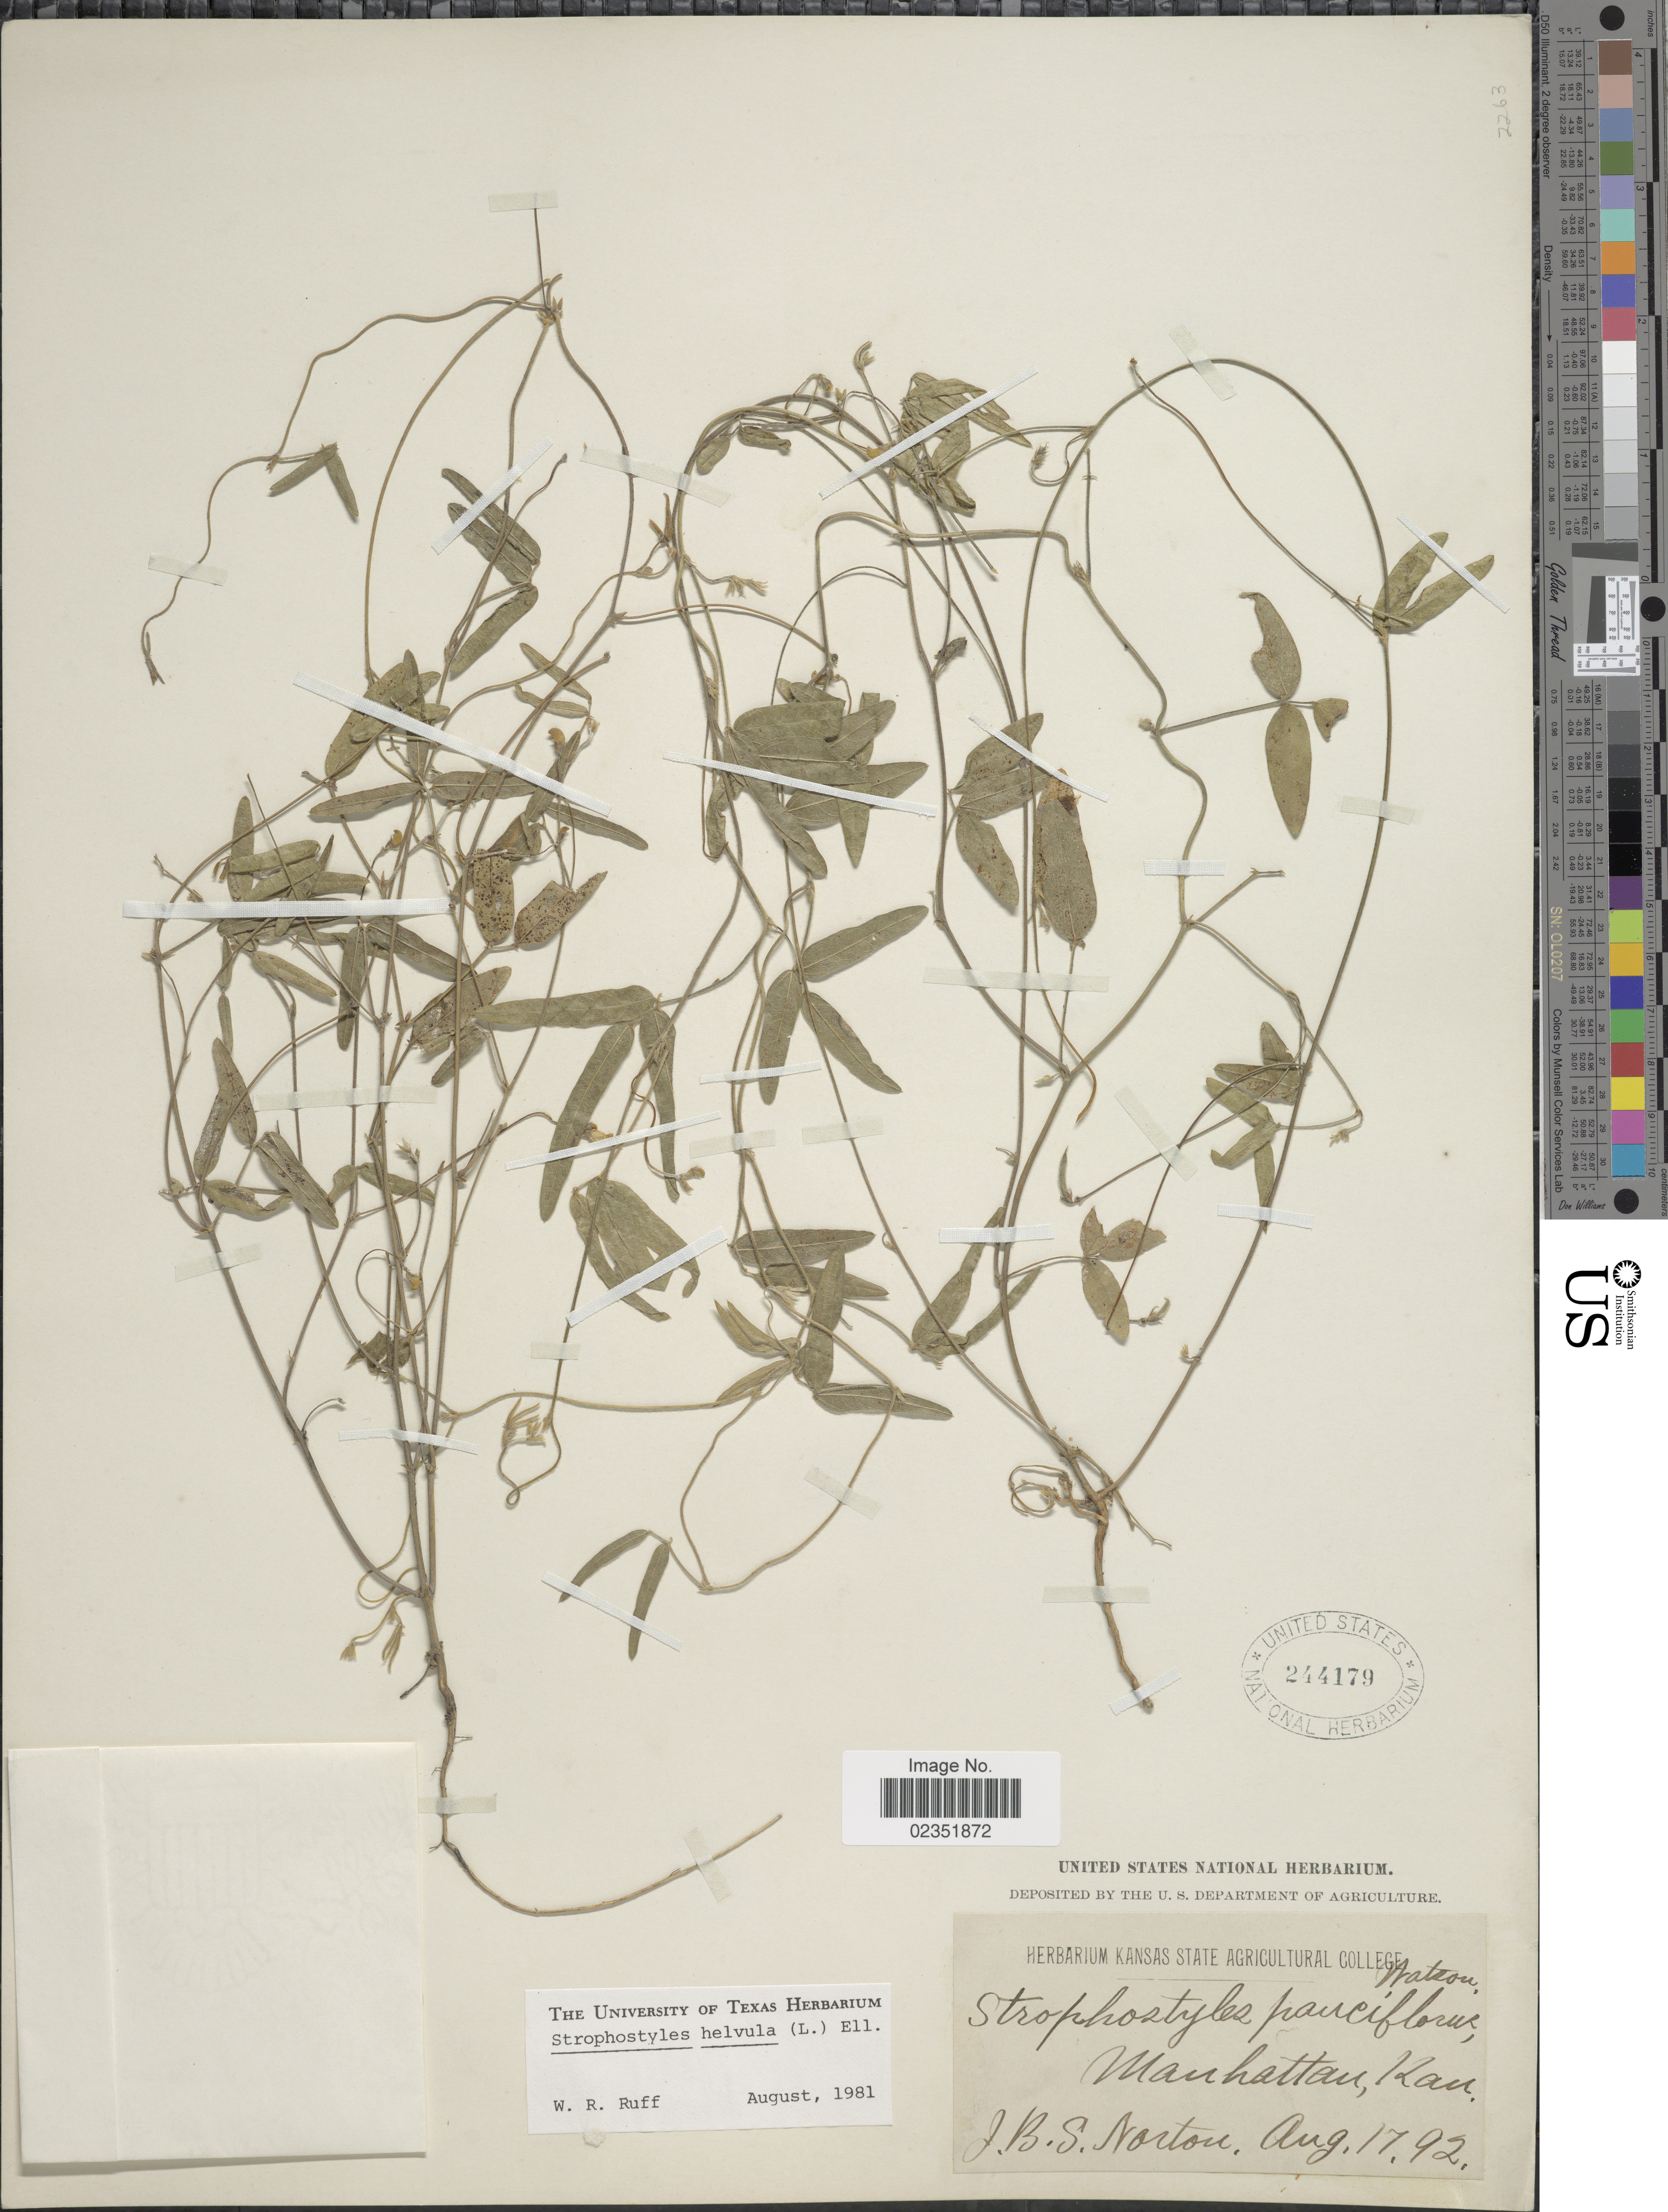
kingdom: Plantae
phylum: Tracheophyta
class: Magnoliopsida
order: Fabales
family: Fabaceae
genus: Strophostyles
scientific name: Strophostyles helvola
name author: (L.) Elliott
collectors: J. B. S. Norton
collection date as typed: Transcribed d/m/y: 17/8/92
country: United States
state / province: Kansas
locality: Manhattan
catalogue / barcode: US 244179